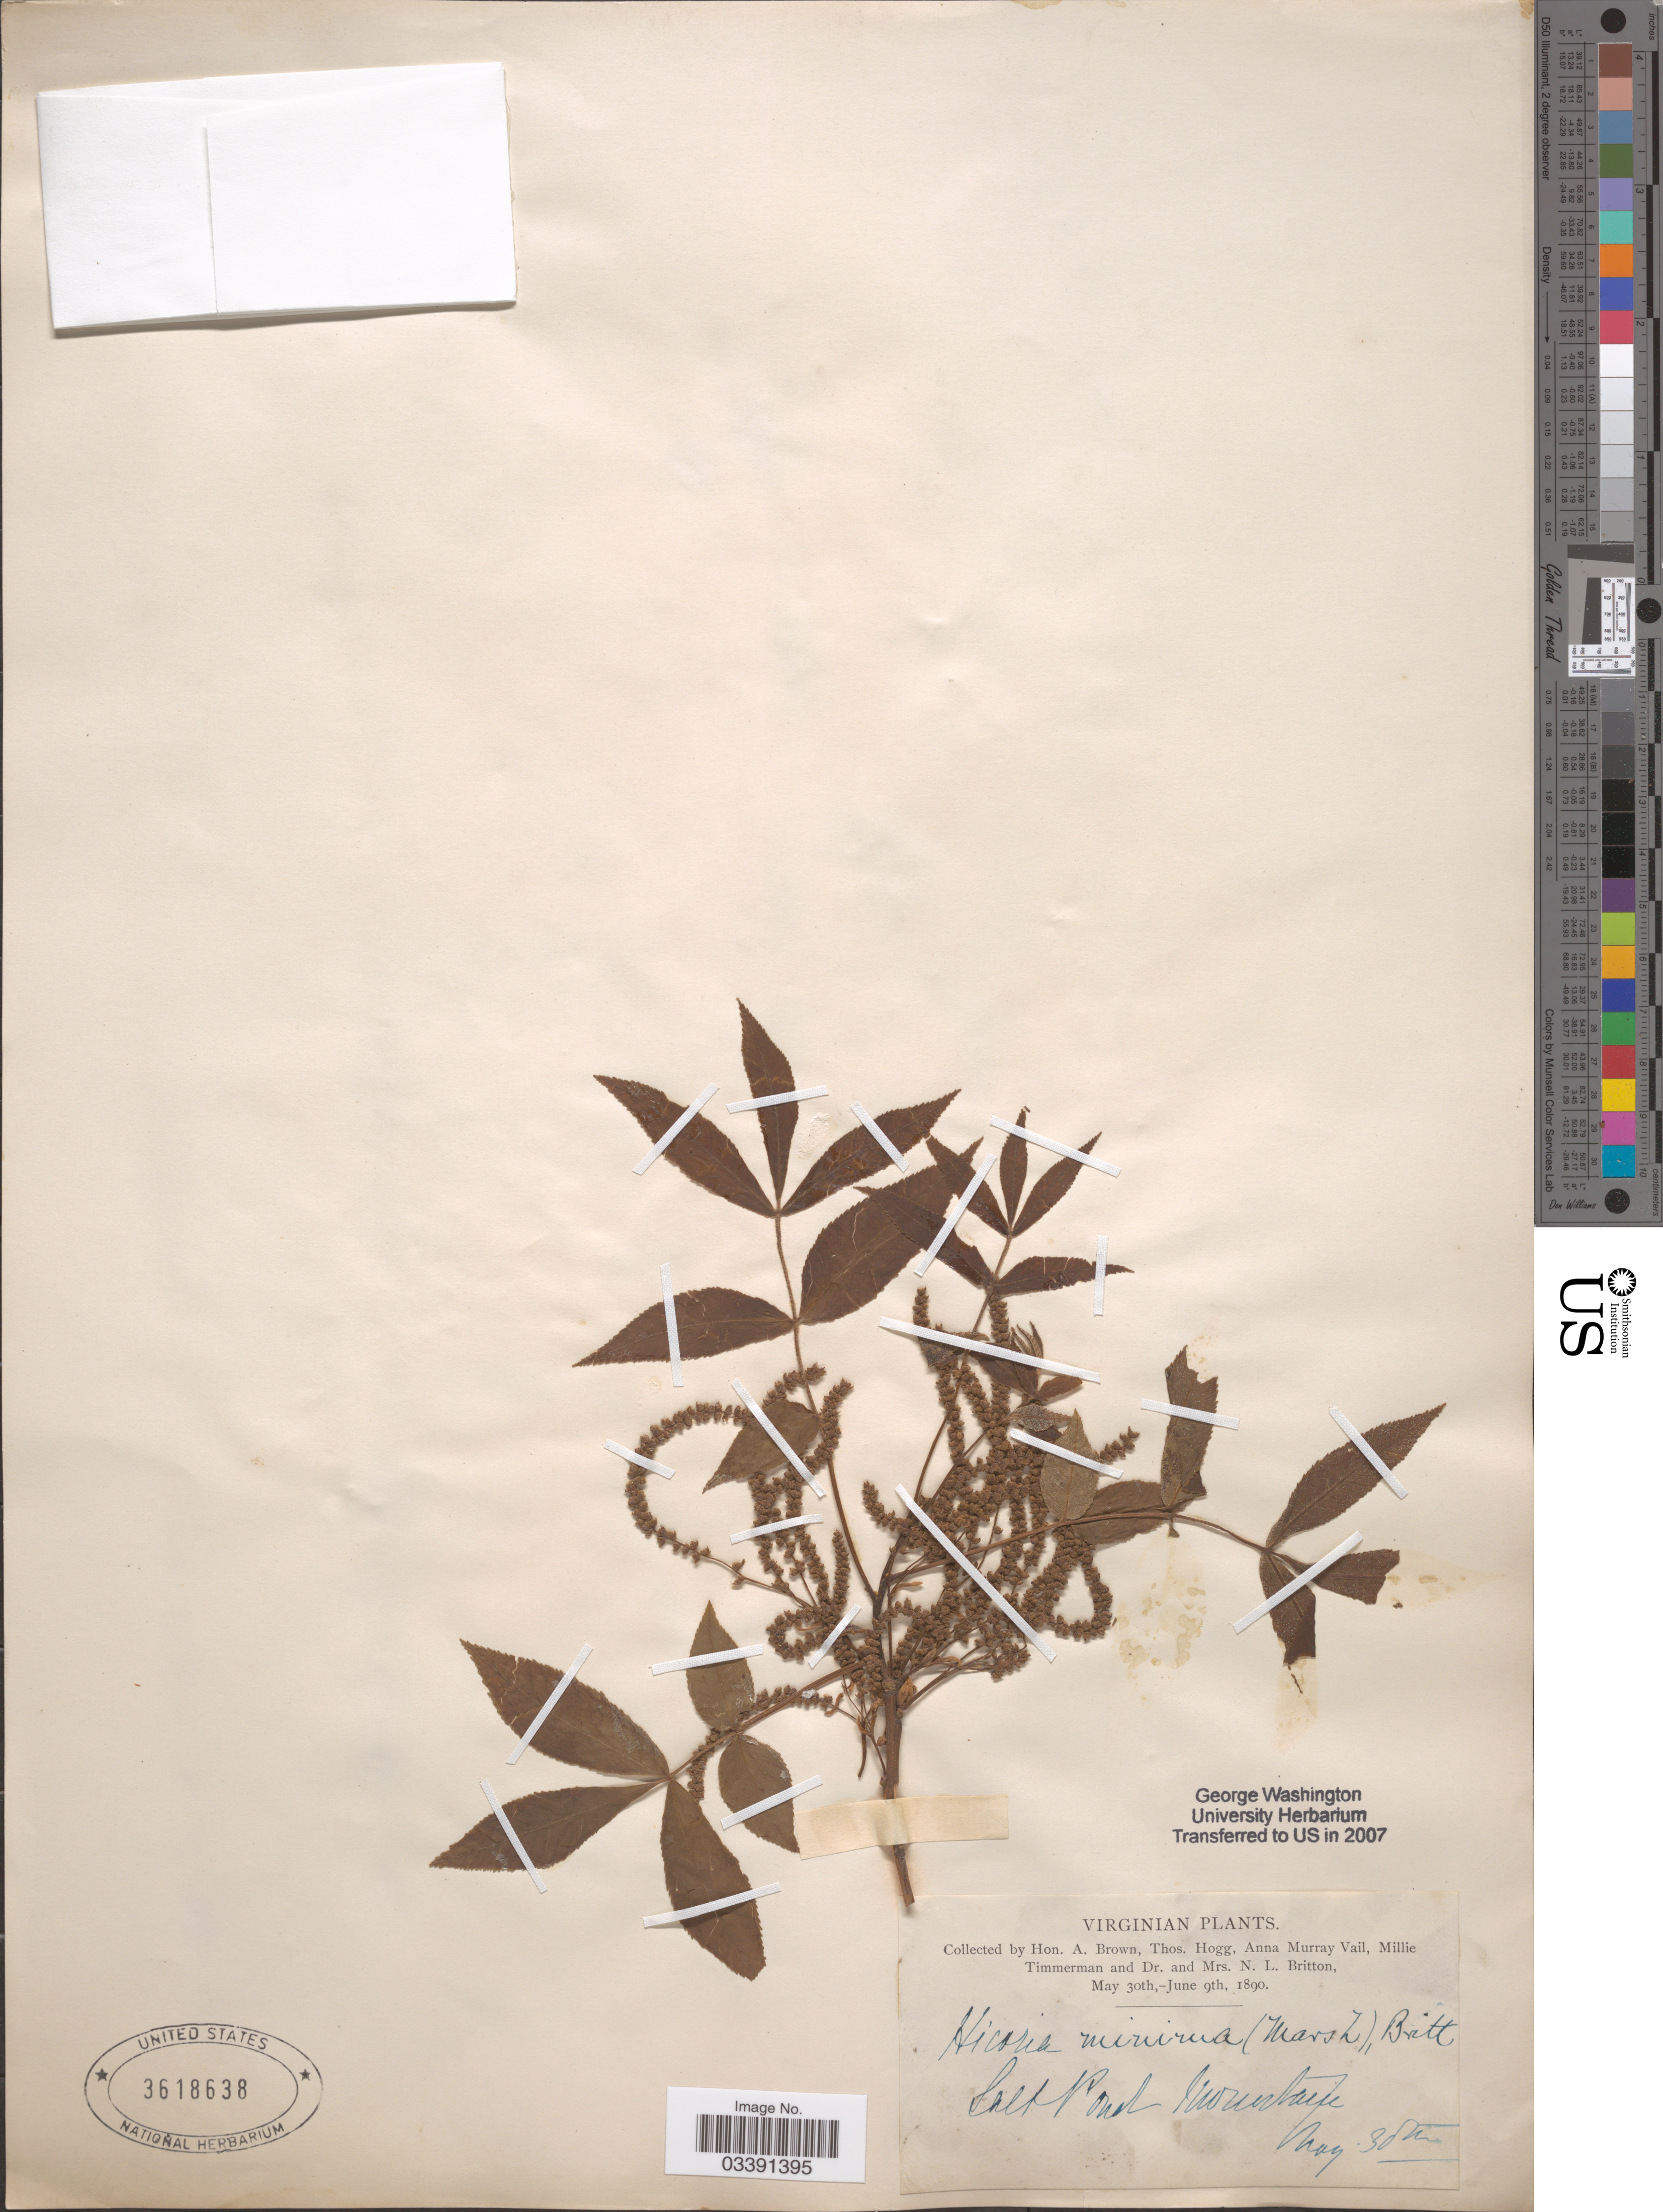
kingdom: Plantae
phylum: Tracheophyta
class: Magnoliopsida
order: Fagales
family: Juglandaceae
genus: Carya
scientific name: Carya cordiformis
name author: (Wangenh.) K. Koch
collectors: H. A. Brown, T. Hogg, A. Vail, M. Timmerman & et al.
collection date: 1890-05-30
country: United States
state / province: Virginia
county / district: Giles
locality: Salt Pond Mountain.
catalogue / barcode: US 3618638